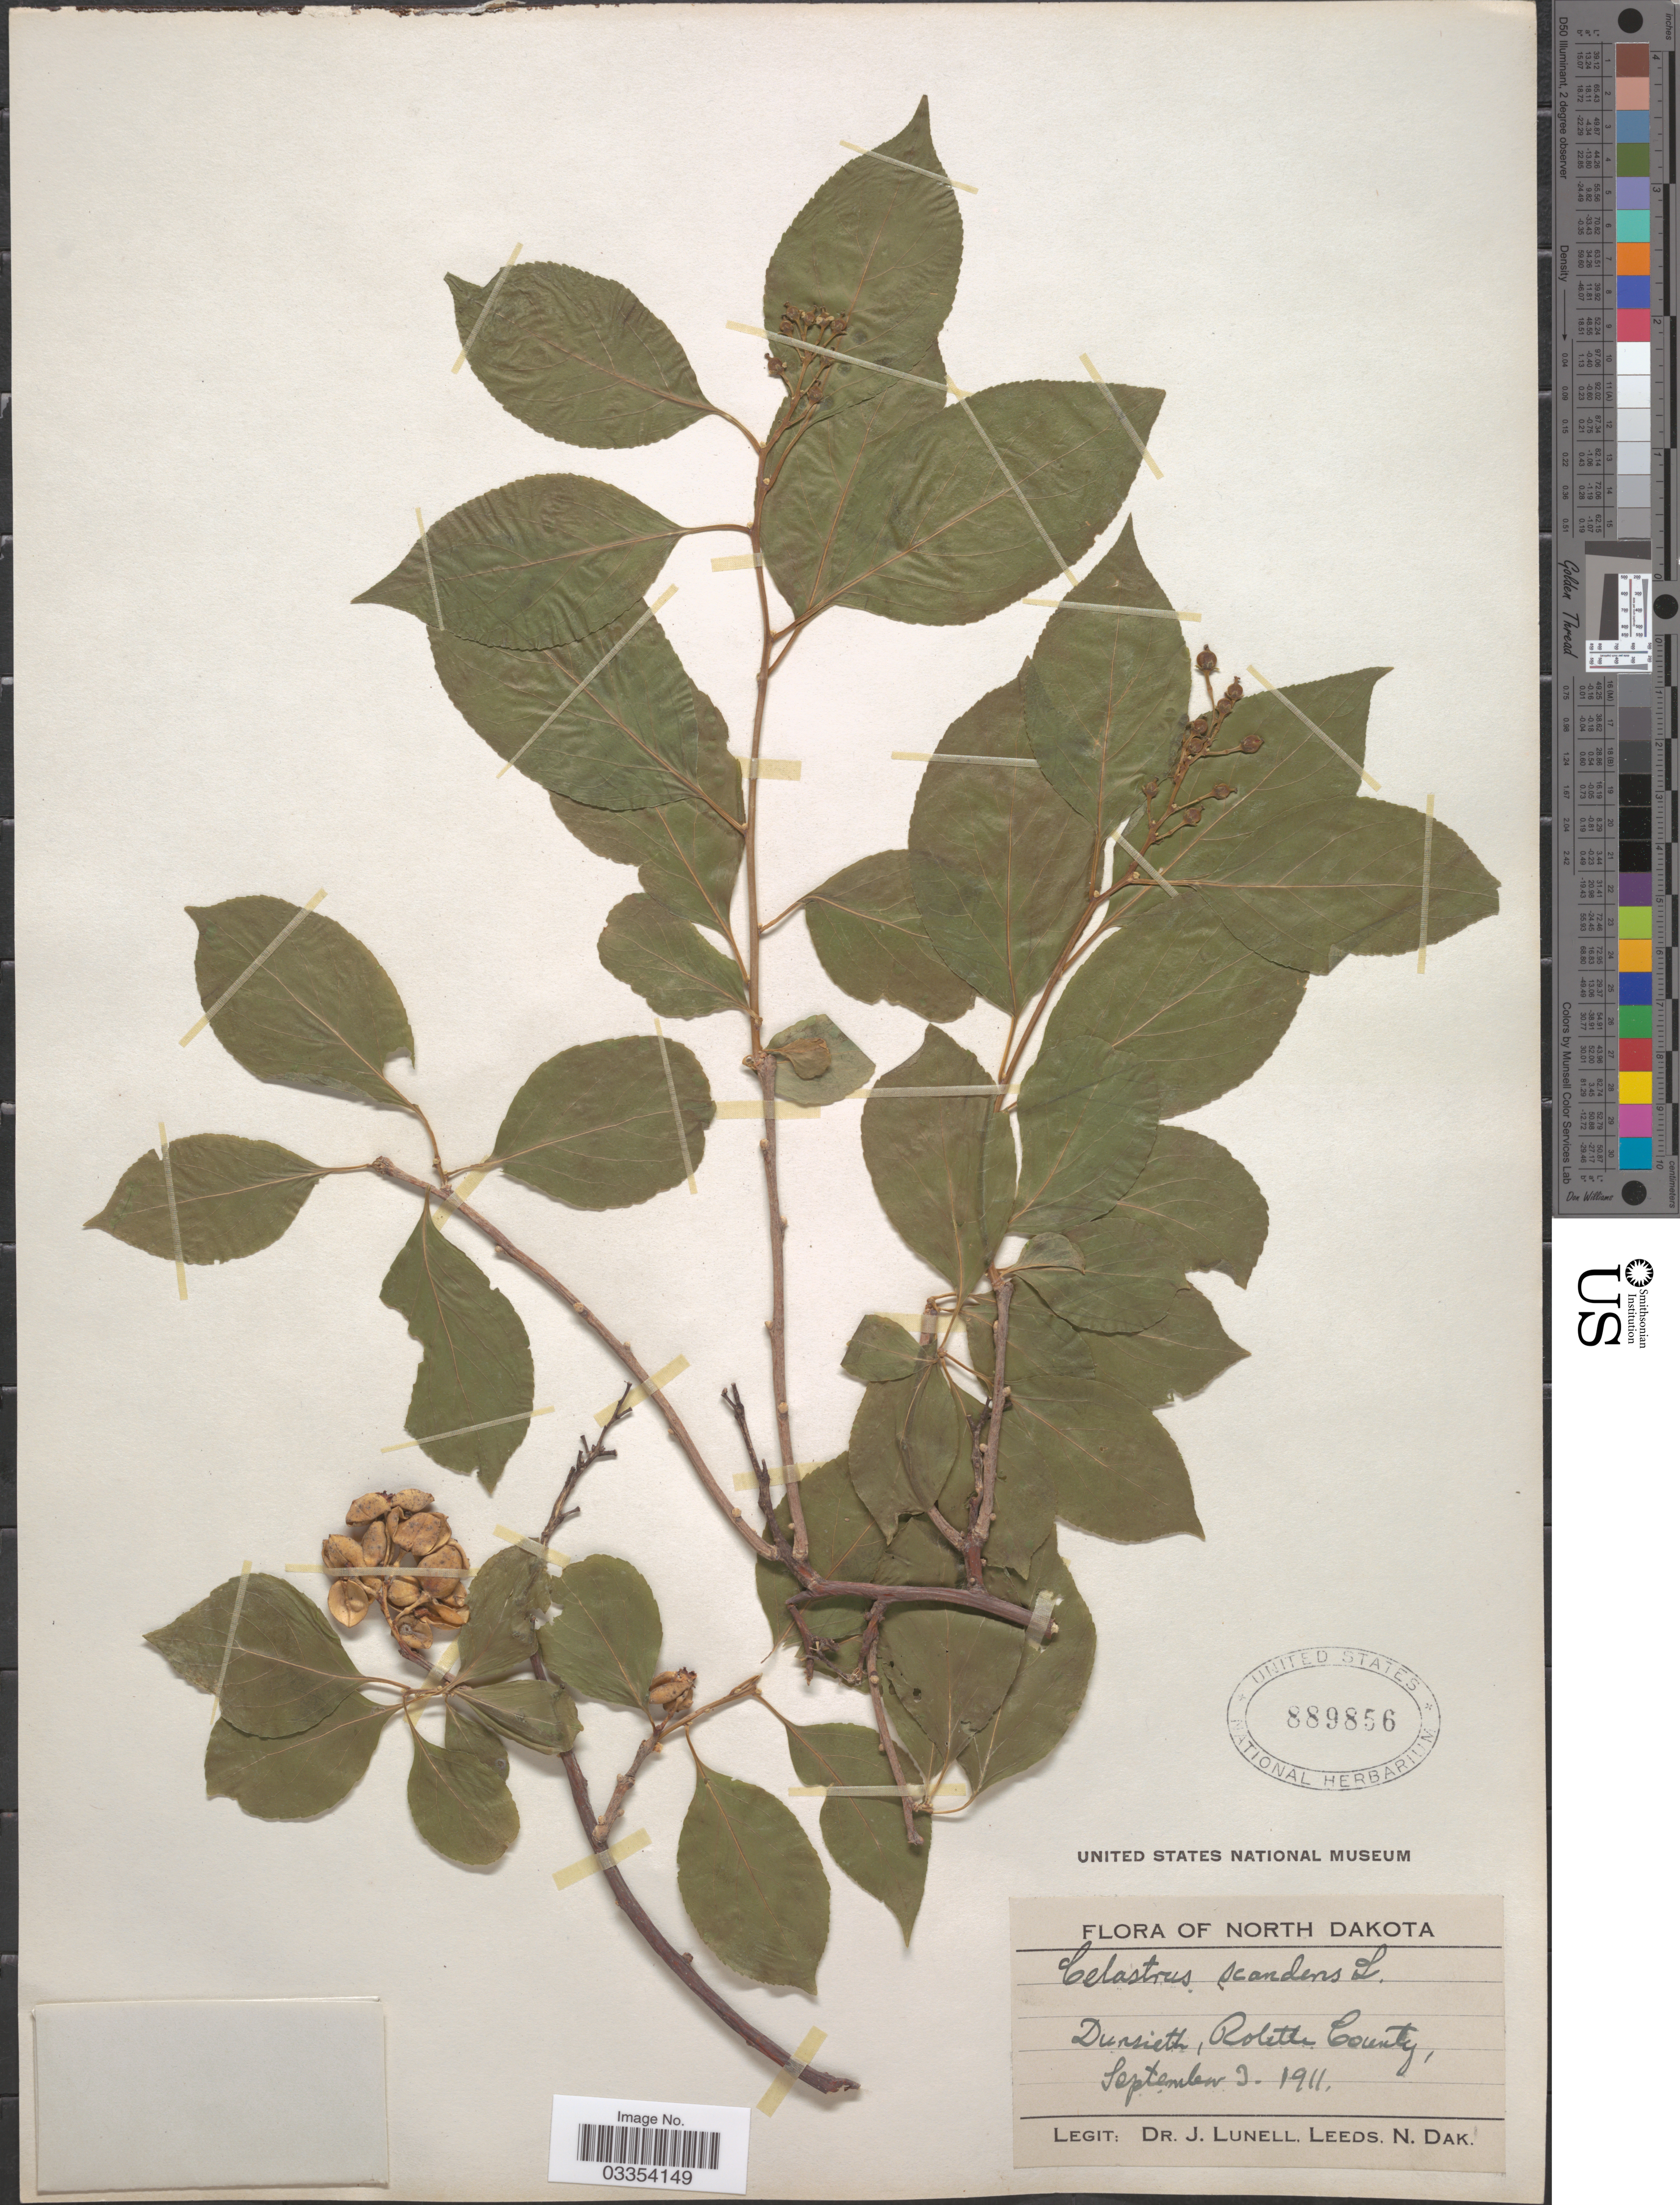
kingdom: Plantae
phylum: Tracheophyta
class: Magnoliopsida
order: Celastrales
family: Celastraceae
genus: Celastrus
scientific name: Celastrus scandens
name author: L.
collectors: J. Lunell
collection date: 1911-09-03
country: United States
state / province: North Dakota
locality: Dunseith, Rolette County.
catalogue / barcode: US 889856